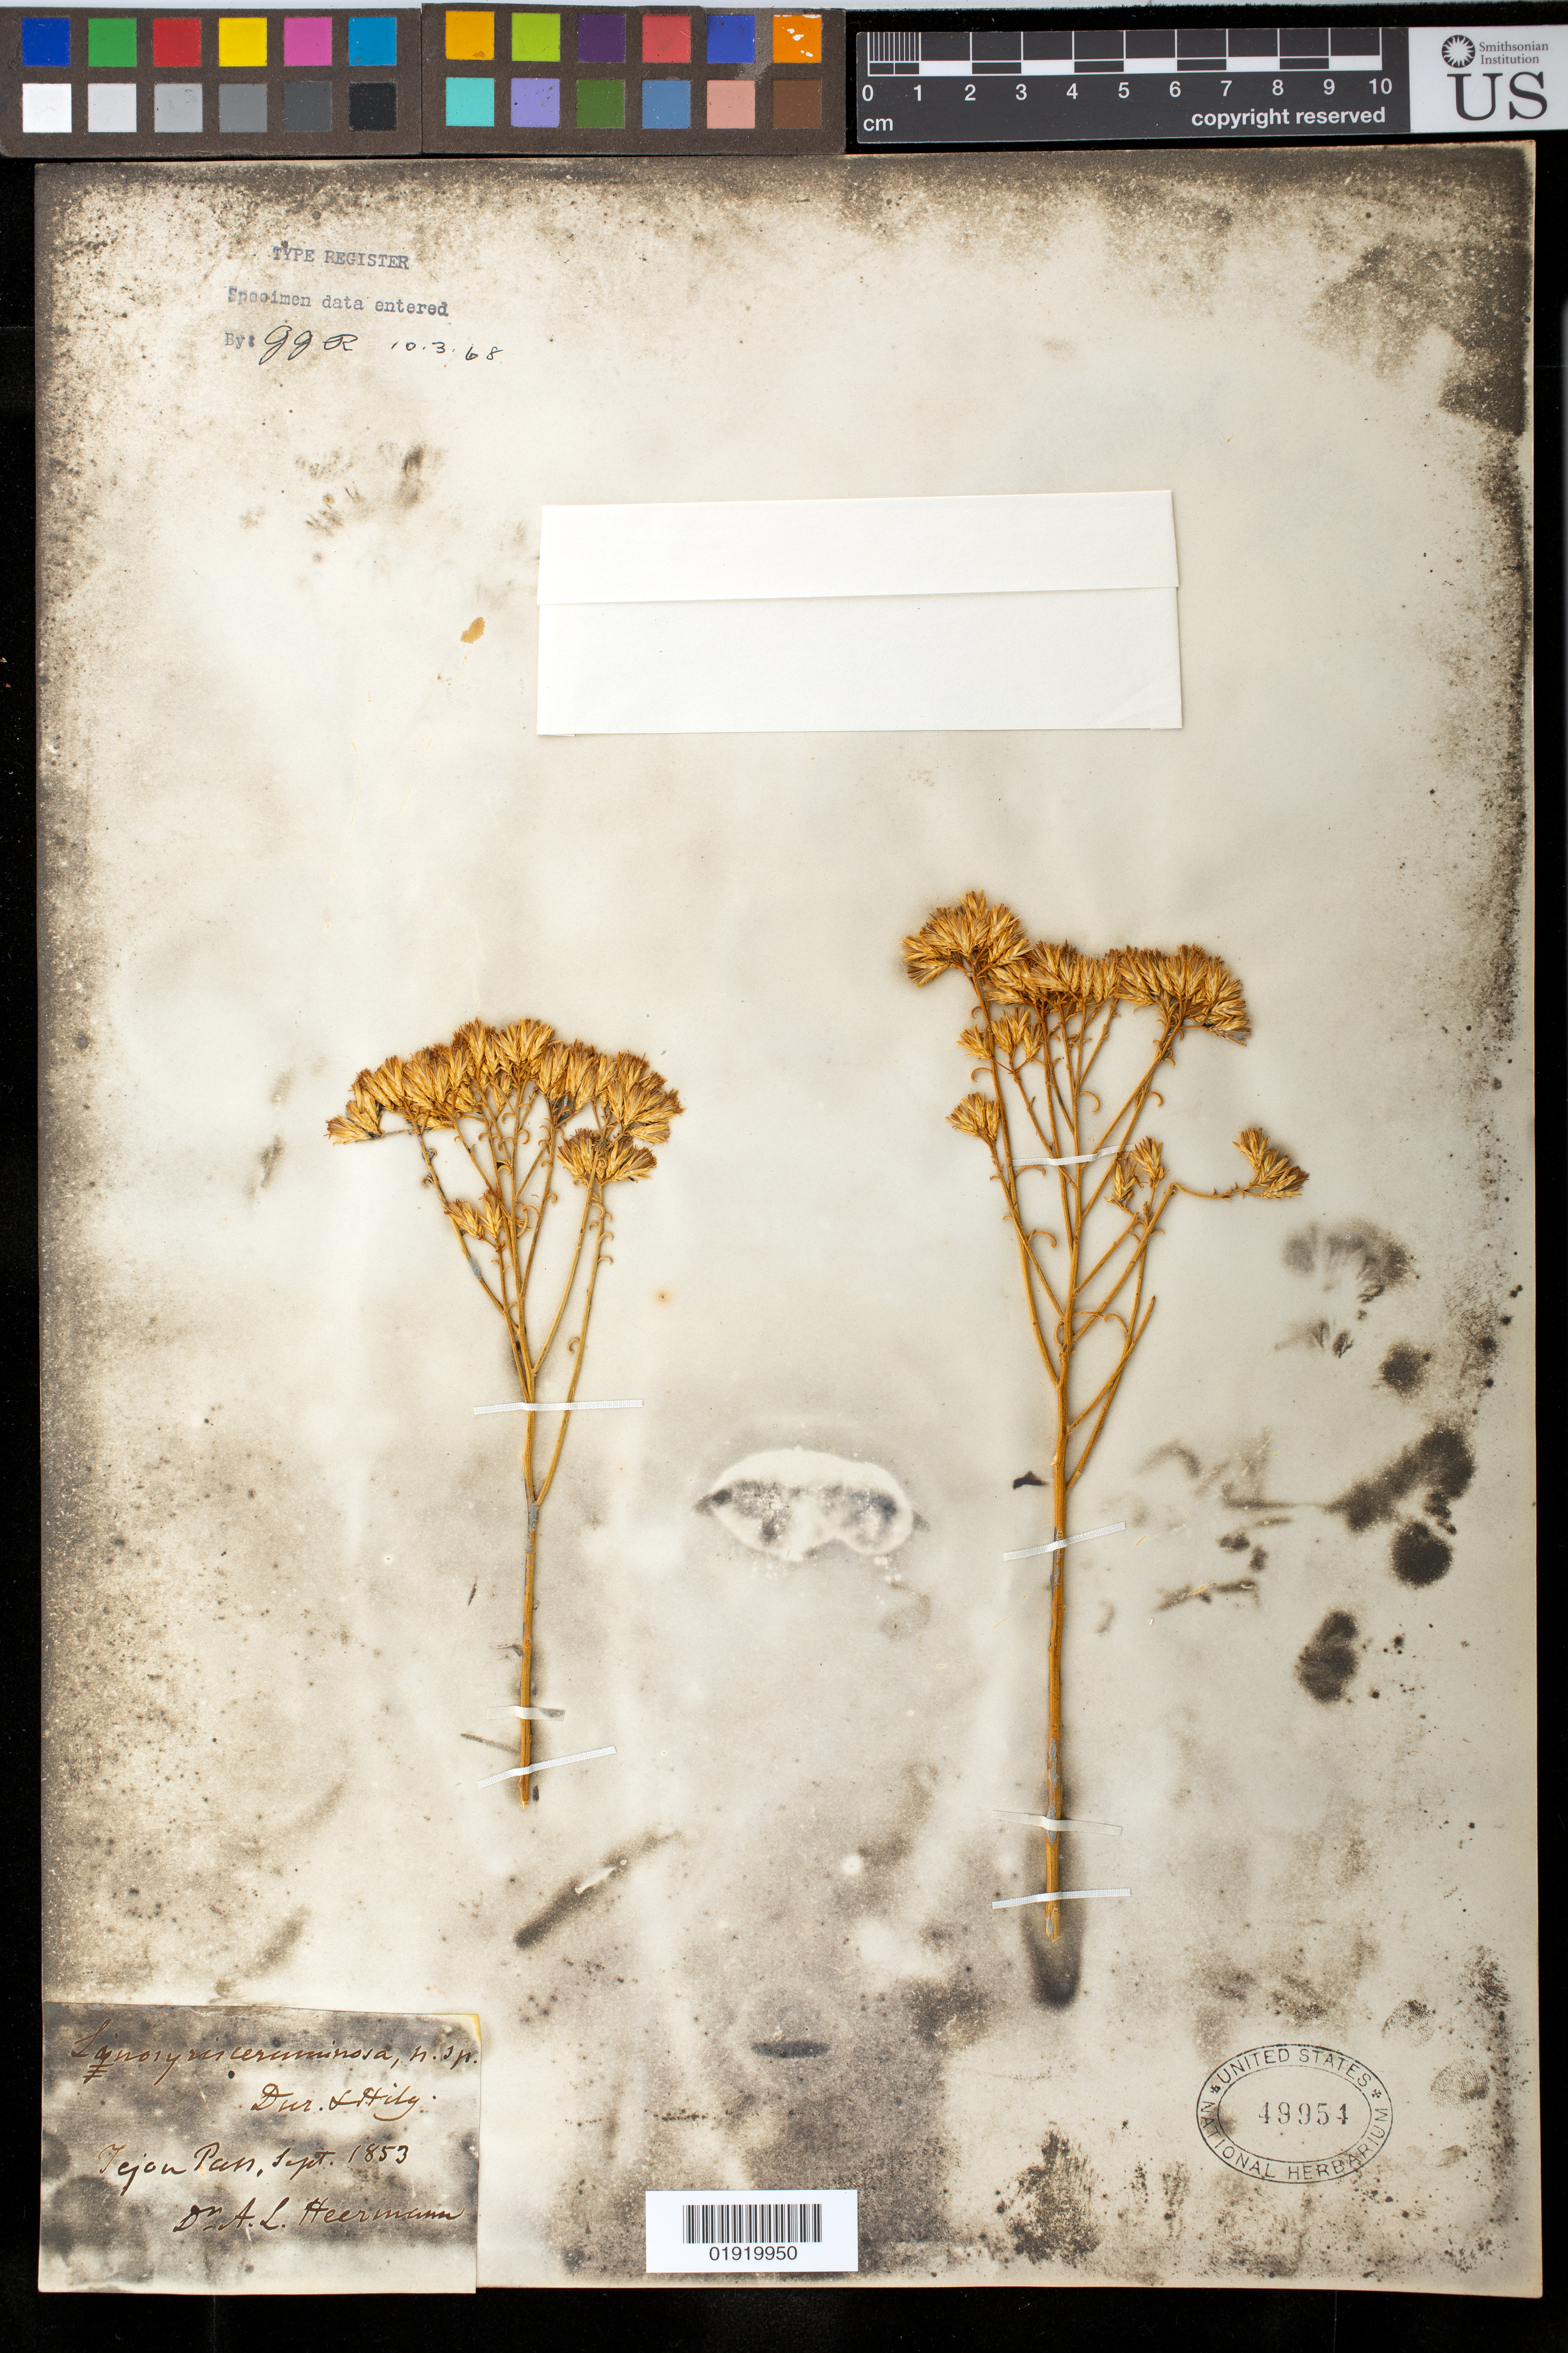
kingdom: Plantae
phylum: Tracheophyta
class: Magnoliopsida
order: Asterales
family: Asteraceae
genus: Linosyris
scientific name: Linosyris ceruminosa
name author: Durand & Hilg.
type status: Type Collection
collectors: A. Heermann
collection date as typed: Sep 1853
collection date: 1853-09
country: United States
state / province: California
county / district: Kern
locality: Tejon Pass.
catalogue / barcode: US 49954